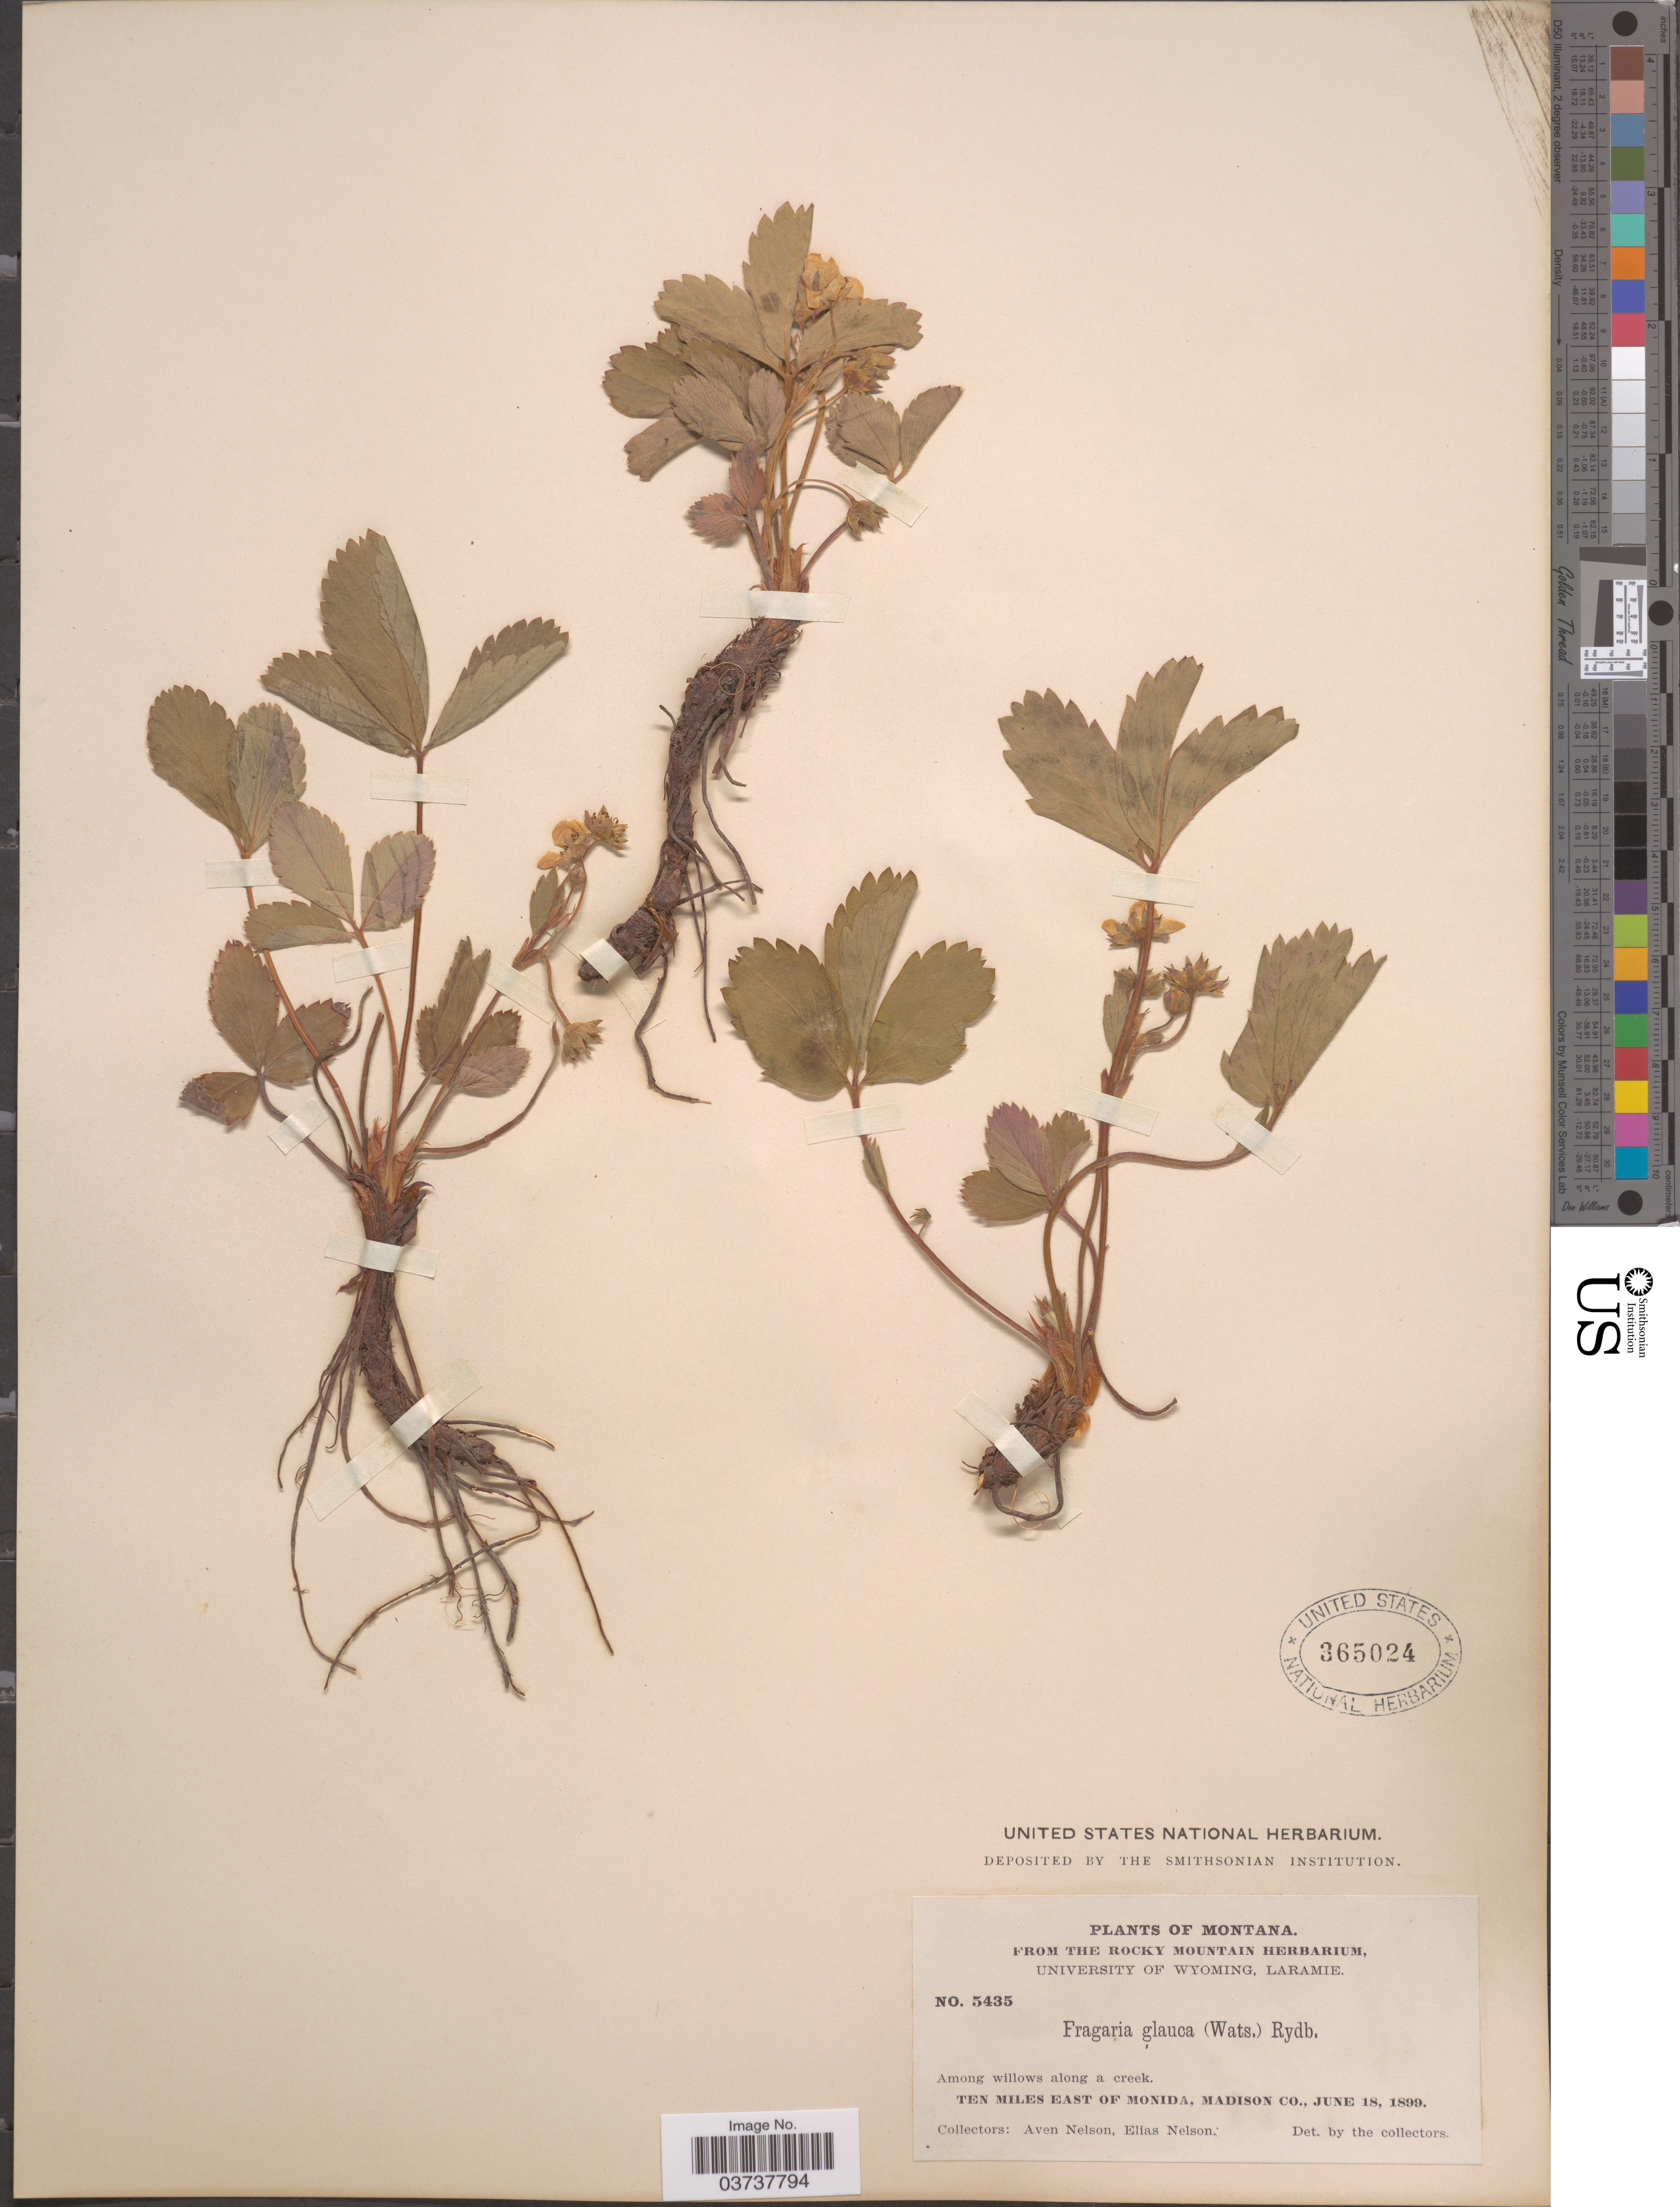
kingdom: Plantae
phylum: Tracheophyta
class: Magnoliopsida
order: Rosales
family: Rosaceae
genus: Fragaria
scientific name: Fragaria virginiana subsp. glauca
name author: (S. Watson) Staudt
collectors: A. Nelson & E. Nelson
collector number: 5435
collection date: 1899-06-18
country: United States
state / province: Montana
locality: Ten miles East of Monida, Madison Co.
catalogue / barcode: US 365024